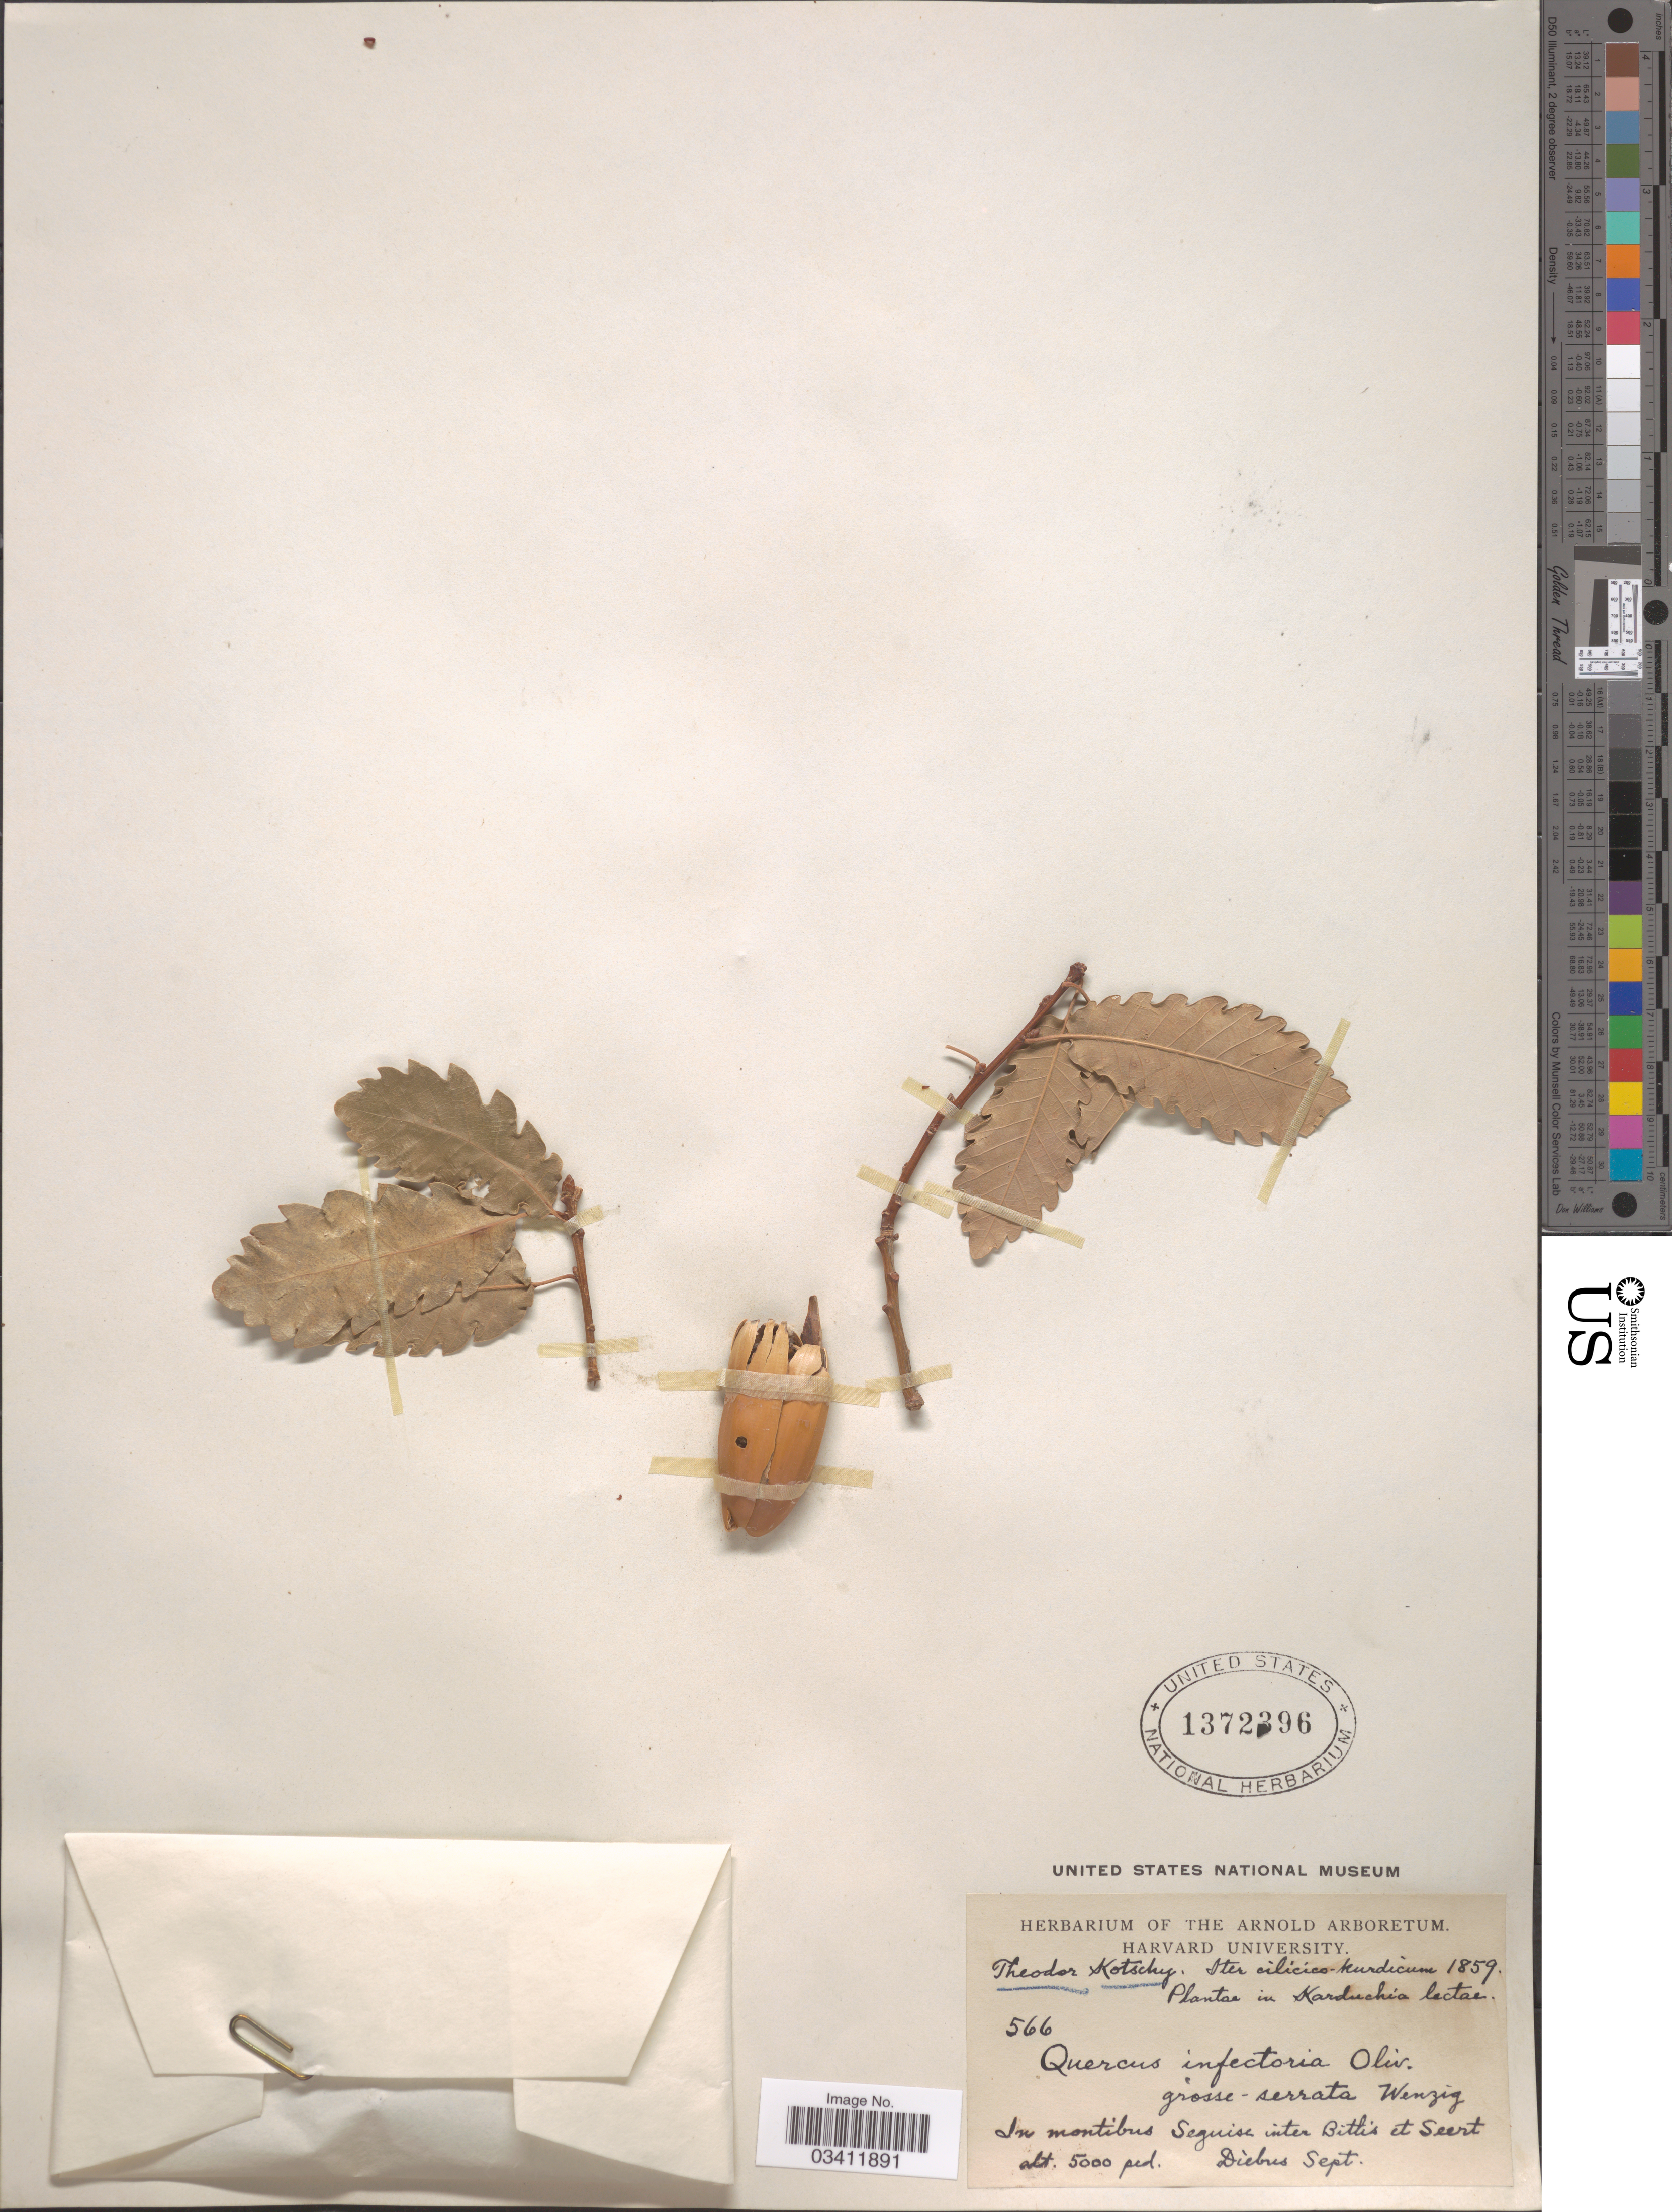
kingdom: Plantae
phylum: Tracheophyta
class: Magnoliopsida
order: Fagales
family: Fagaceae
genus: Quercus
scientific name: Quercus infectoria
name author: Olivier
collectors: K. G. Kotschy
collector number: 566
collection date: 1859-09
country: Turkey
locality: Iter Cilicico-kurdicum. Karduchia. In montibus Seguise inter Bitlis et Seert.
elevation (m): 1524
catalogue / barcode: US 1372396